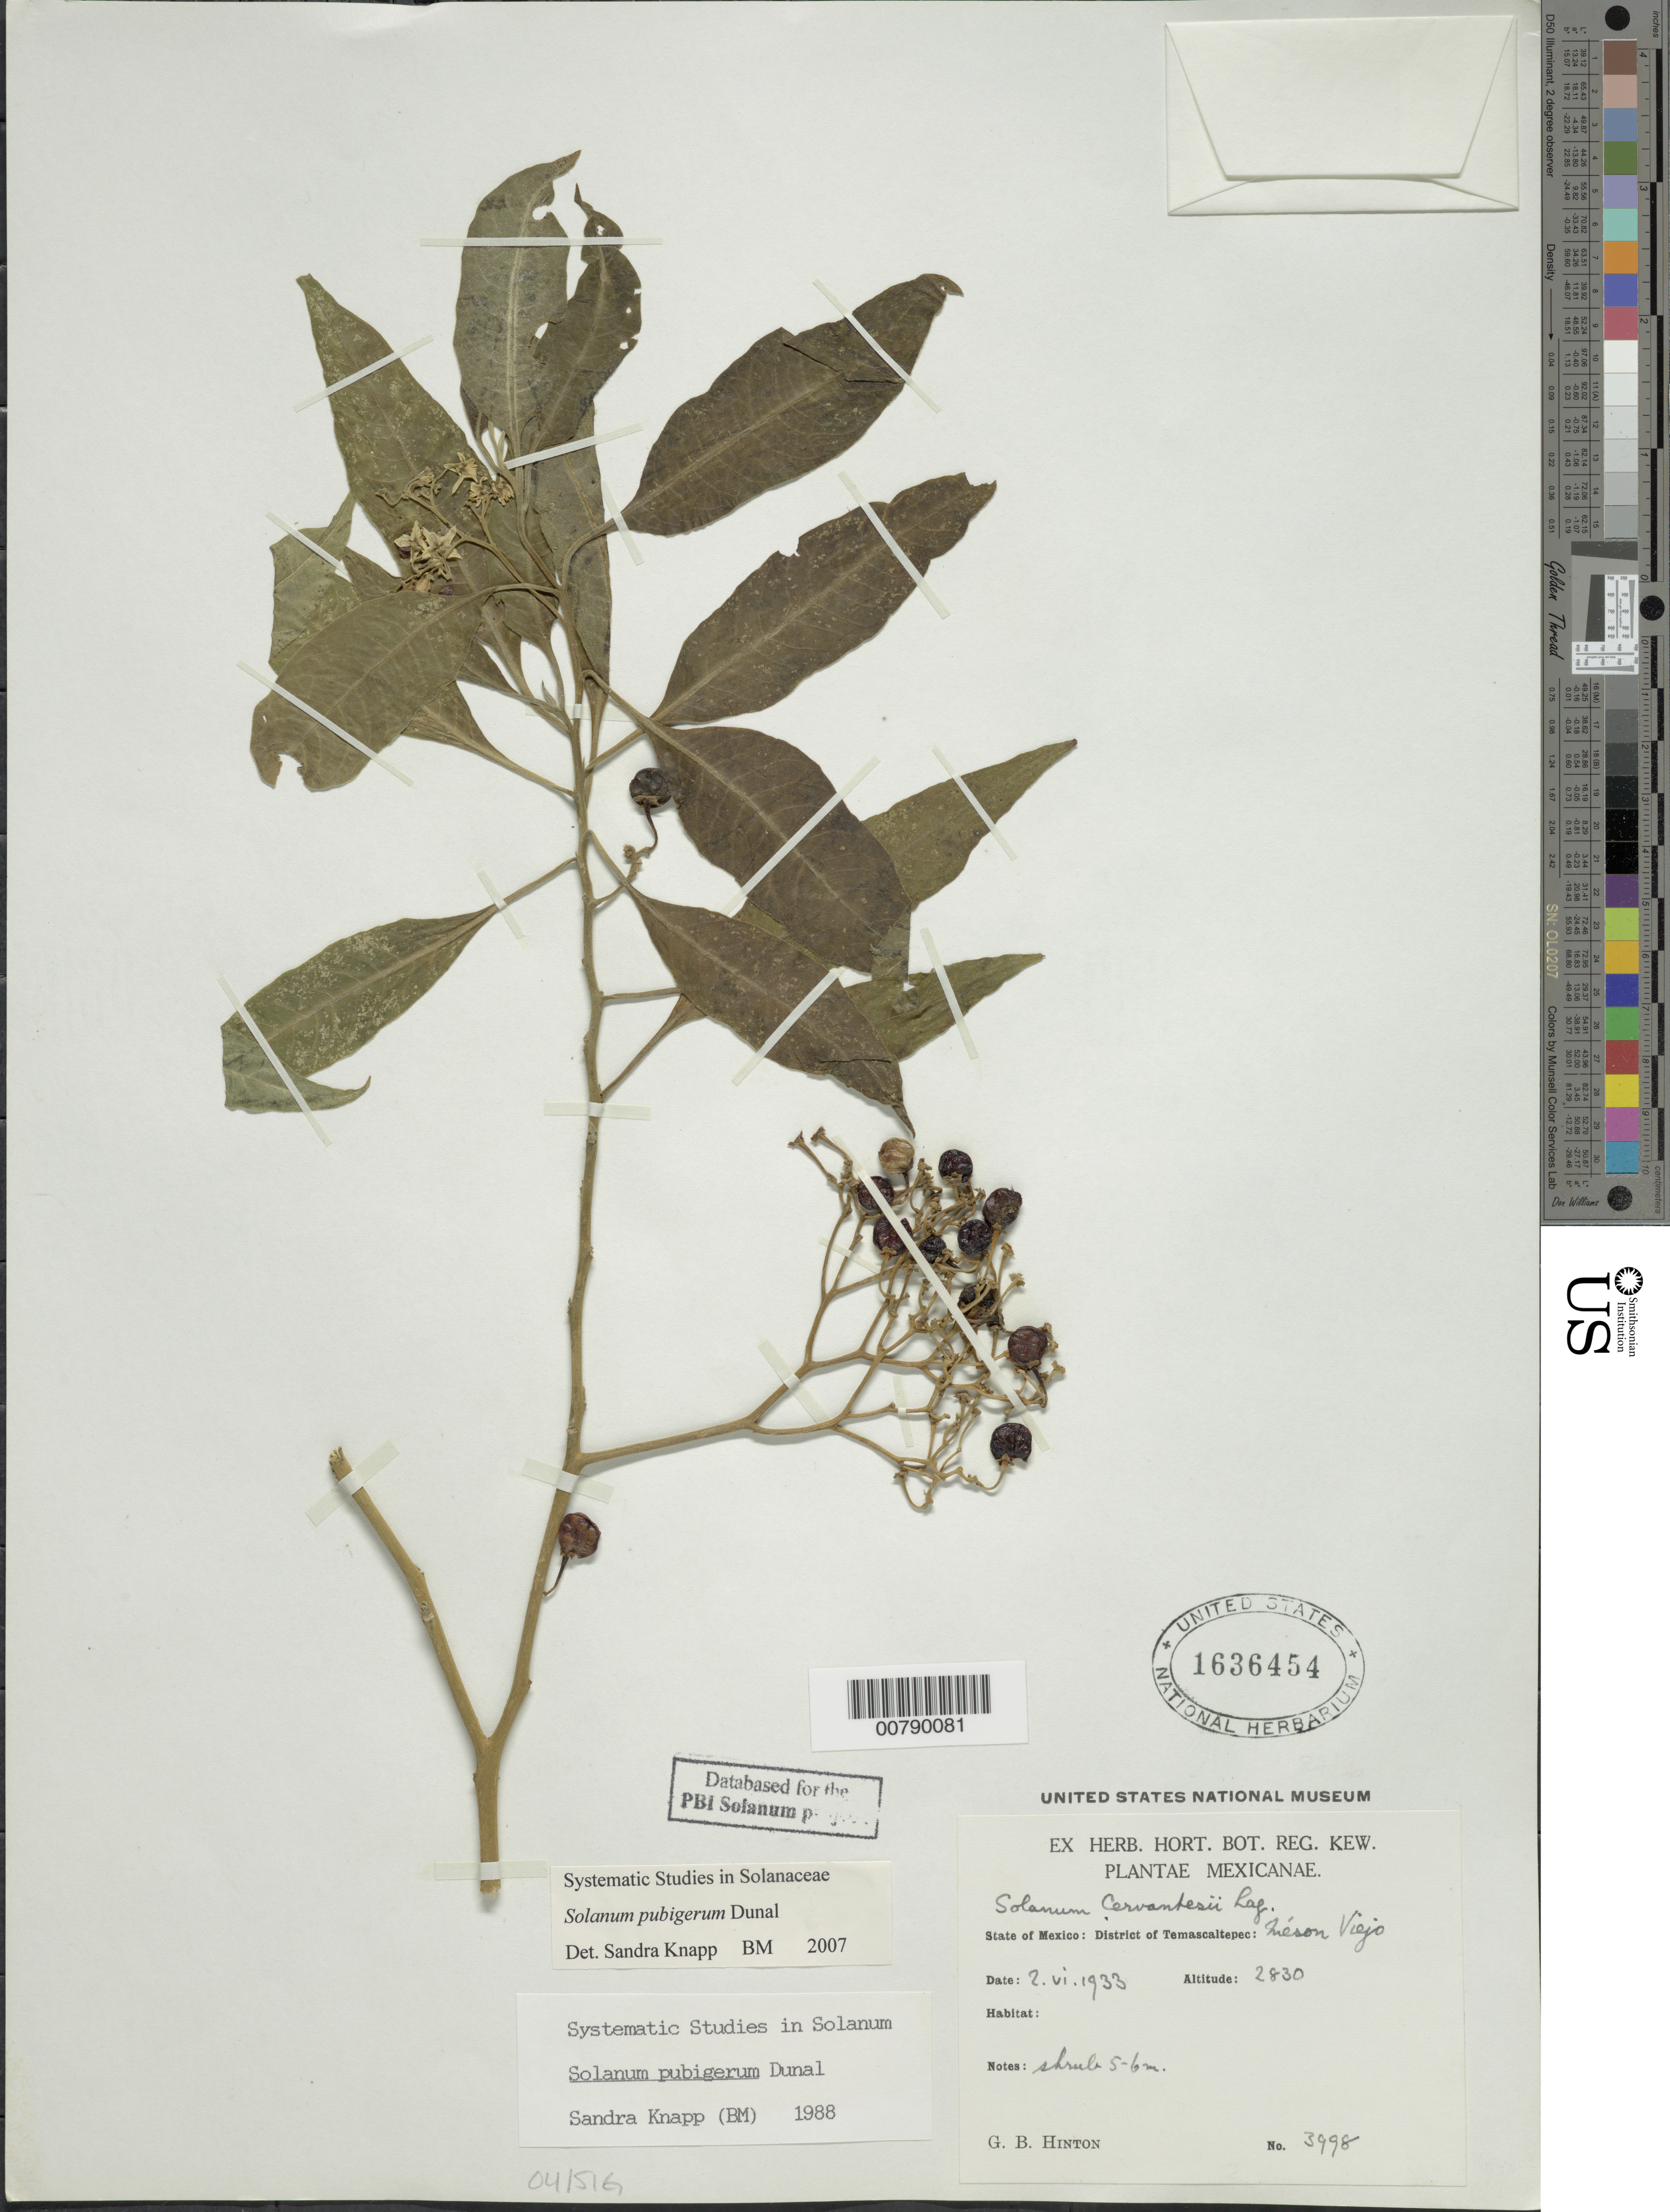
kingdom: Plantae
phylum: Tracheophyta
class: Magnoliopsida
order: Solanales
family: Solanaceae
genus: Solanum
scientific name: Solanum pubigerum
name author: Dunal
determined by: Knapp, S. D.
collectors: G. B. Hinton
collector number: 3998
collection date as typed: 2 Jun 1933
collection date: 1933-06-02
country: Mexico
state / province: México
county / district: Temascaltepec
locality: Mesón Vinejo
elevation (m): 2830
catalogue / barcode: US 1636454